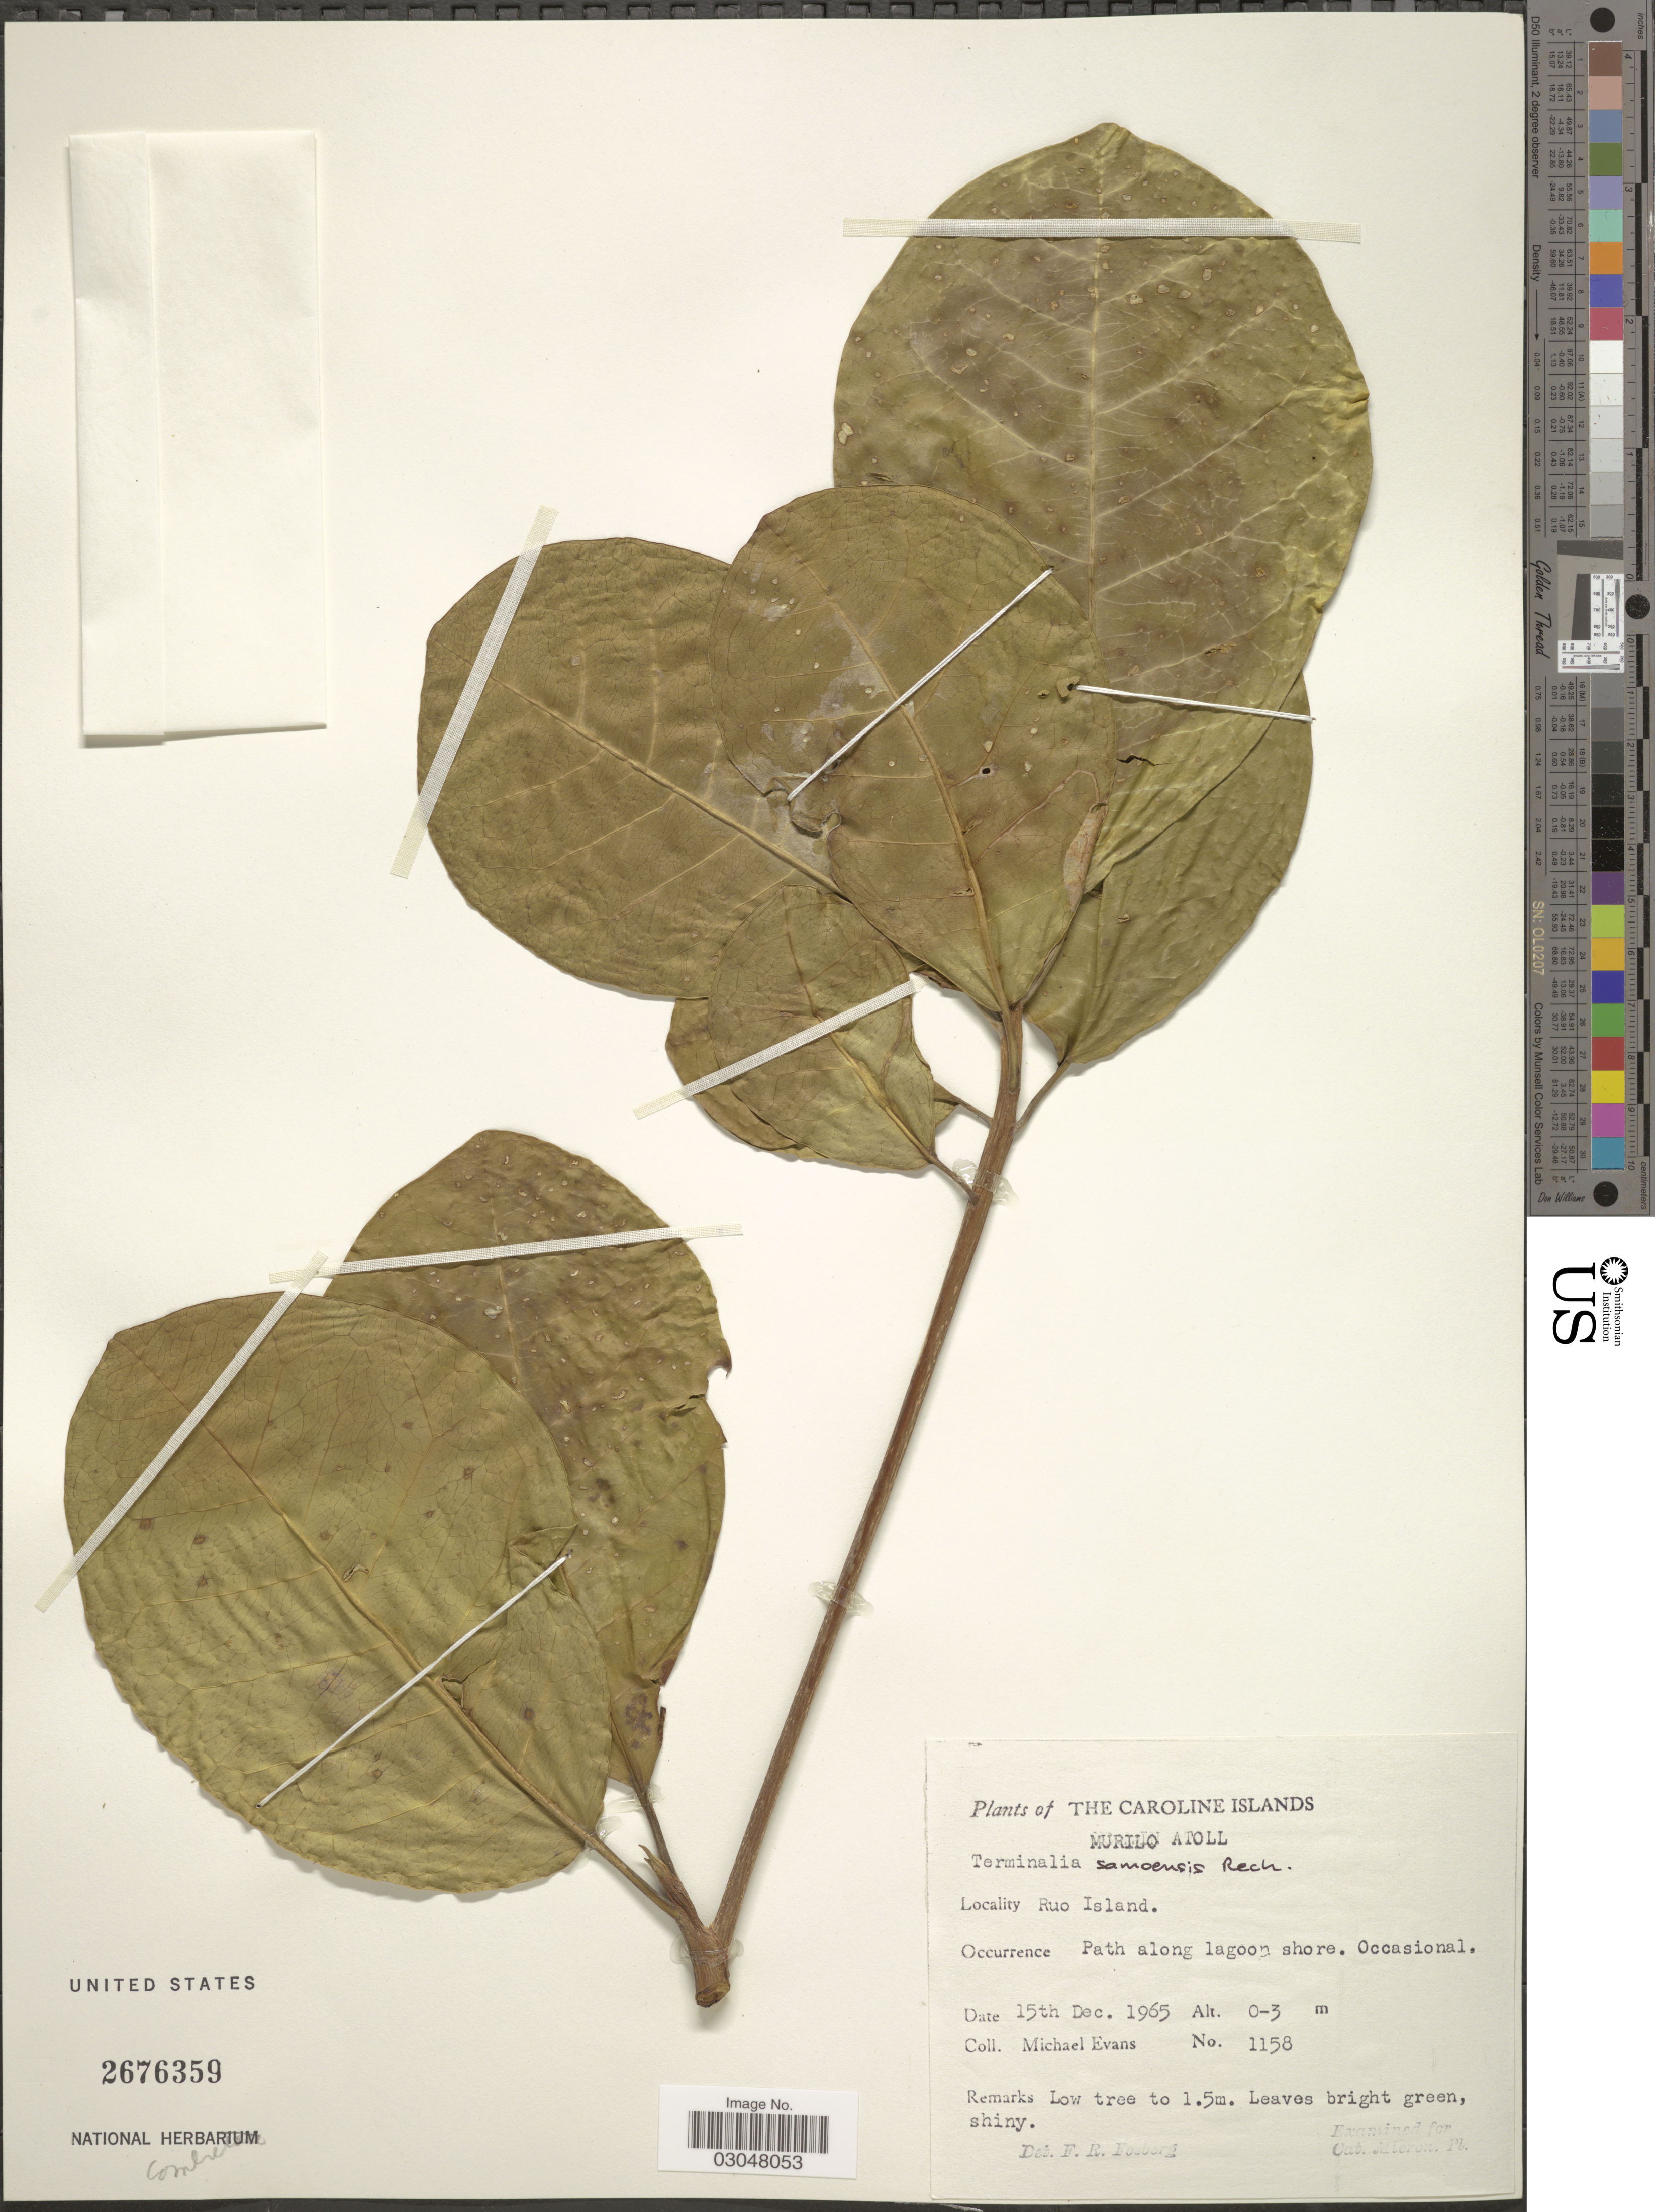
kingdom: Plantae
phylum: Tracheophyta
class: Magnoliopsida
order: Myrtales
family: Combretaceae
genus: Terminalia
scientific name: Terminalia samoensis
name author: Rech.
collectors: M. Evans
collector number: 1158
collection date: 1965-12-15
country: Micronesia, Federated States of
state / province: Truk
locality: The Caroline Islands. Murilo Atoll. Ruo Island. Path along lagoon shore.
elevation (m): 0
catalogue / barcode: US 2676359